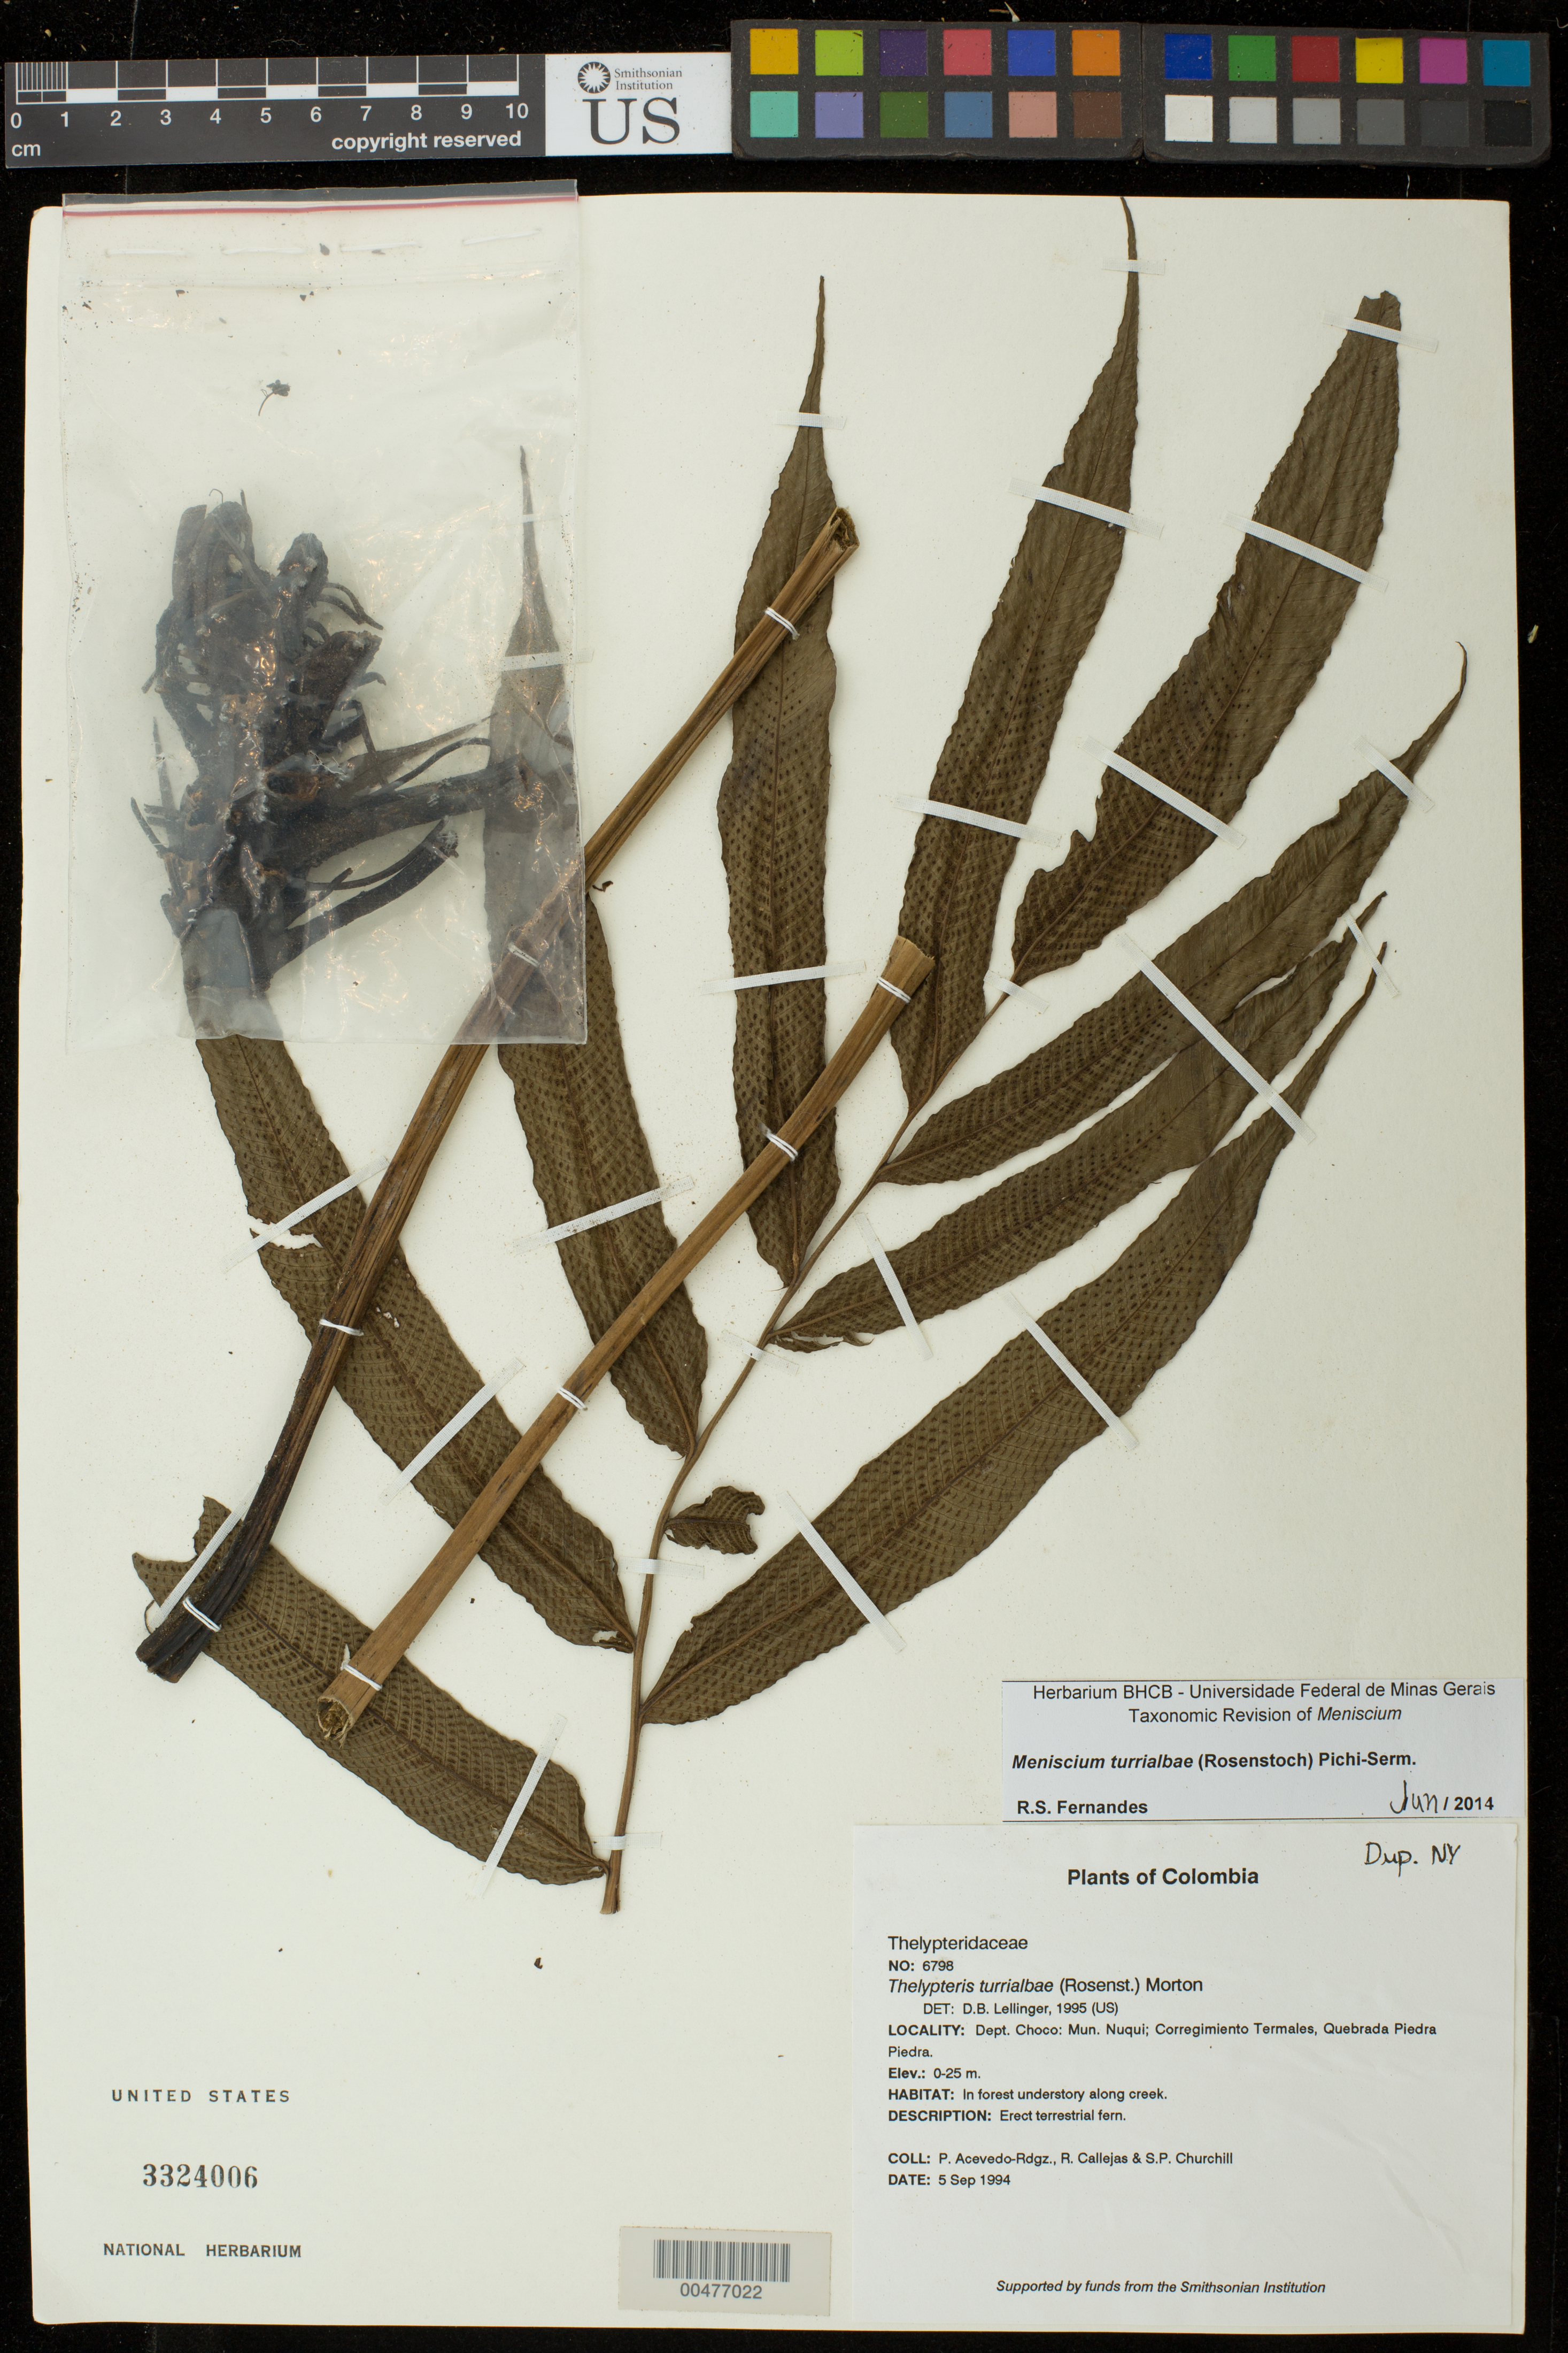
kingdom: Plantae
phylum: Tracheophyta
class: Polypodiopsida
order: Polypodiales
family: Thelypteridaceae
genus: Meniscium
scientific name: Meniscium turrialbae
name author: (Rosenst.) Pic. Serm.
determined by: Fernandes, R. S.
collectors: P. Acevedo-Rodr., R. Callejas & S. Churchill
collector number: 6798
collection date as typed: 05 Sep 1994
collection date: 1994-09-05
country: Colombia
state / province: Chocó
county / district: Nuqui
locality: Depart. Choco; Mun. Nuqui; Corregimiento Termales. Quebrada Piedra Piedra.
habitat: In forest understory along creek.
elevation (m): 0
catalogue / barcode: US 3324006